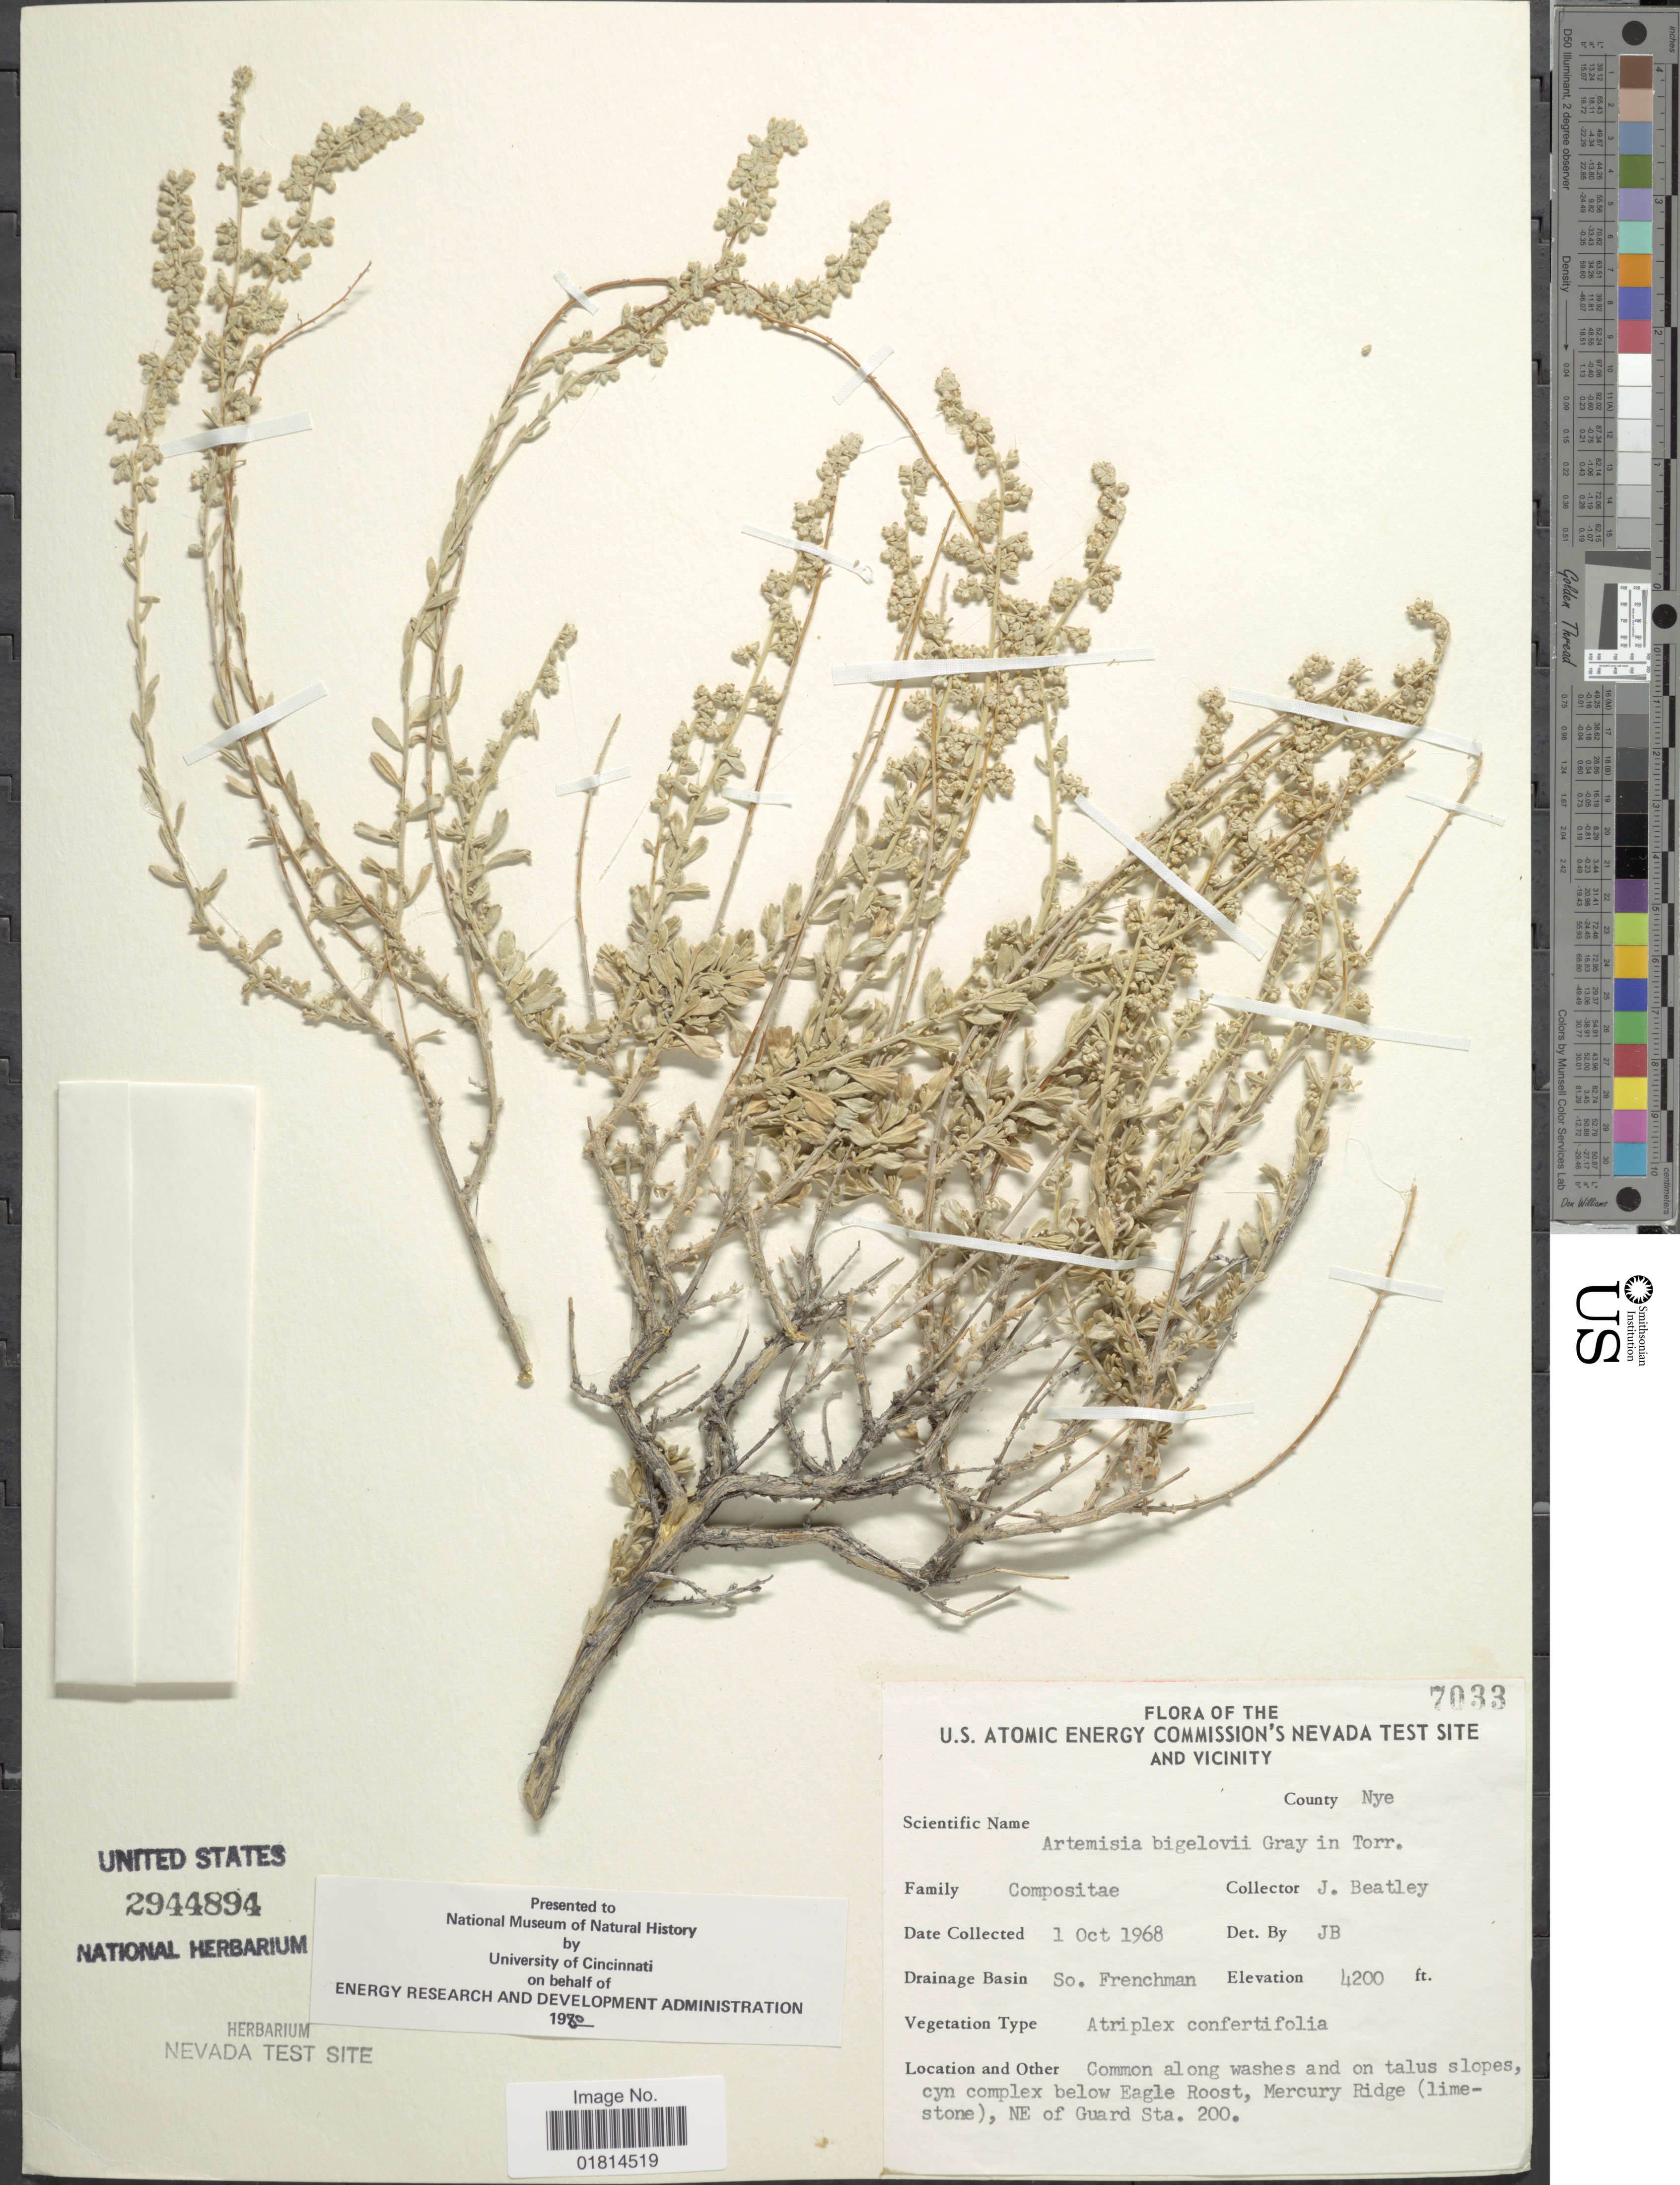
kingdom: Plantae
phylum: Tracheophyta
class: Magnoliopsida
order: Asterales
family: Asteraceae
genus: Artemisia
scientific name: Artemisia bigelovii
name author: A. Gray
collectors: J. C. Beatley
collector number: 7033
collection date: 1968-10-01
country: United States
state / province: Nevada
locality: U.S. Atomic Energy Commission's Nevada Test Site and Vicinity. County Nye. So. Frenchman. Cyn complex below Eagle Roost, Mercury Ridge (limestone), NE of Guard Sta. 200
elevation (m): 1280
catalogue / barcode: US 2944894